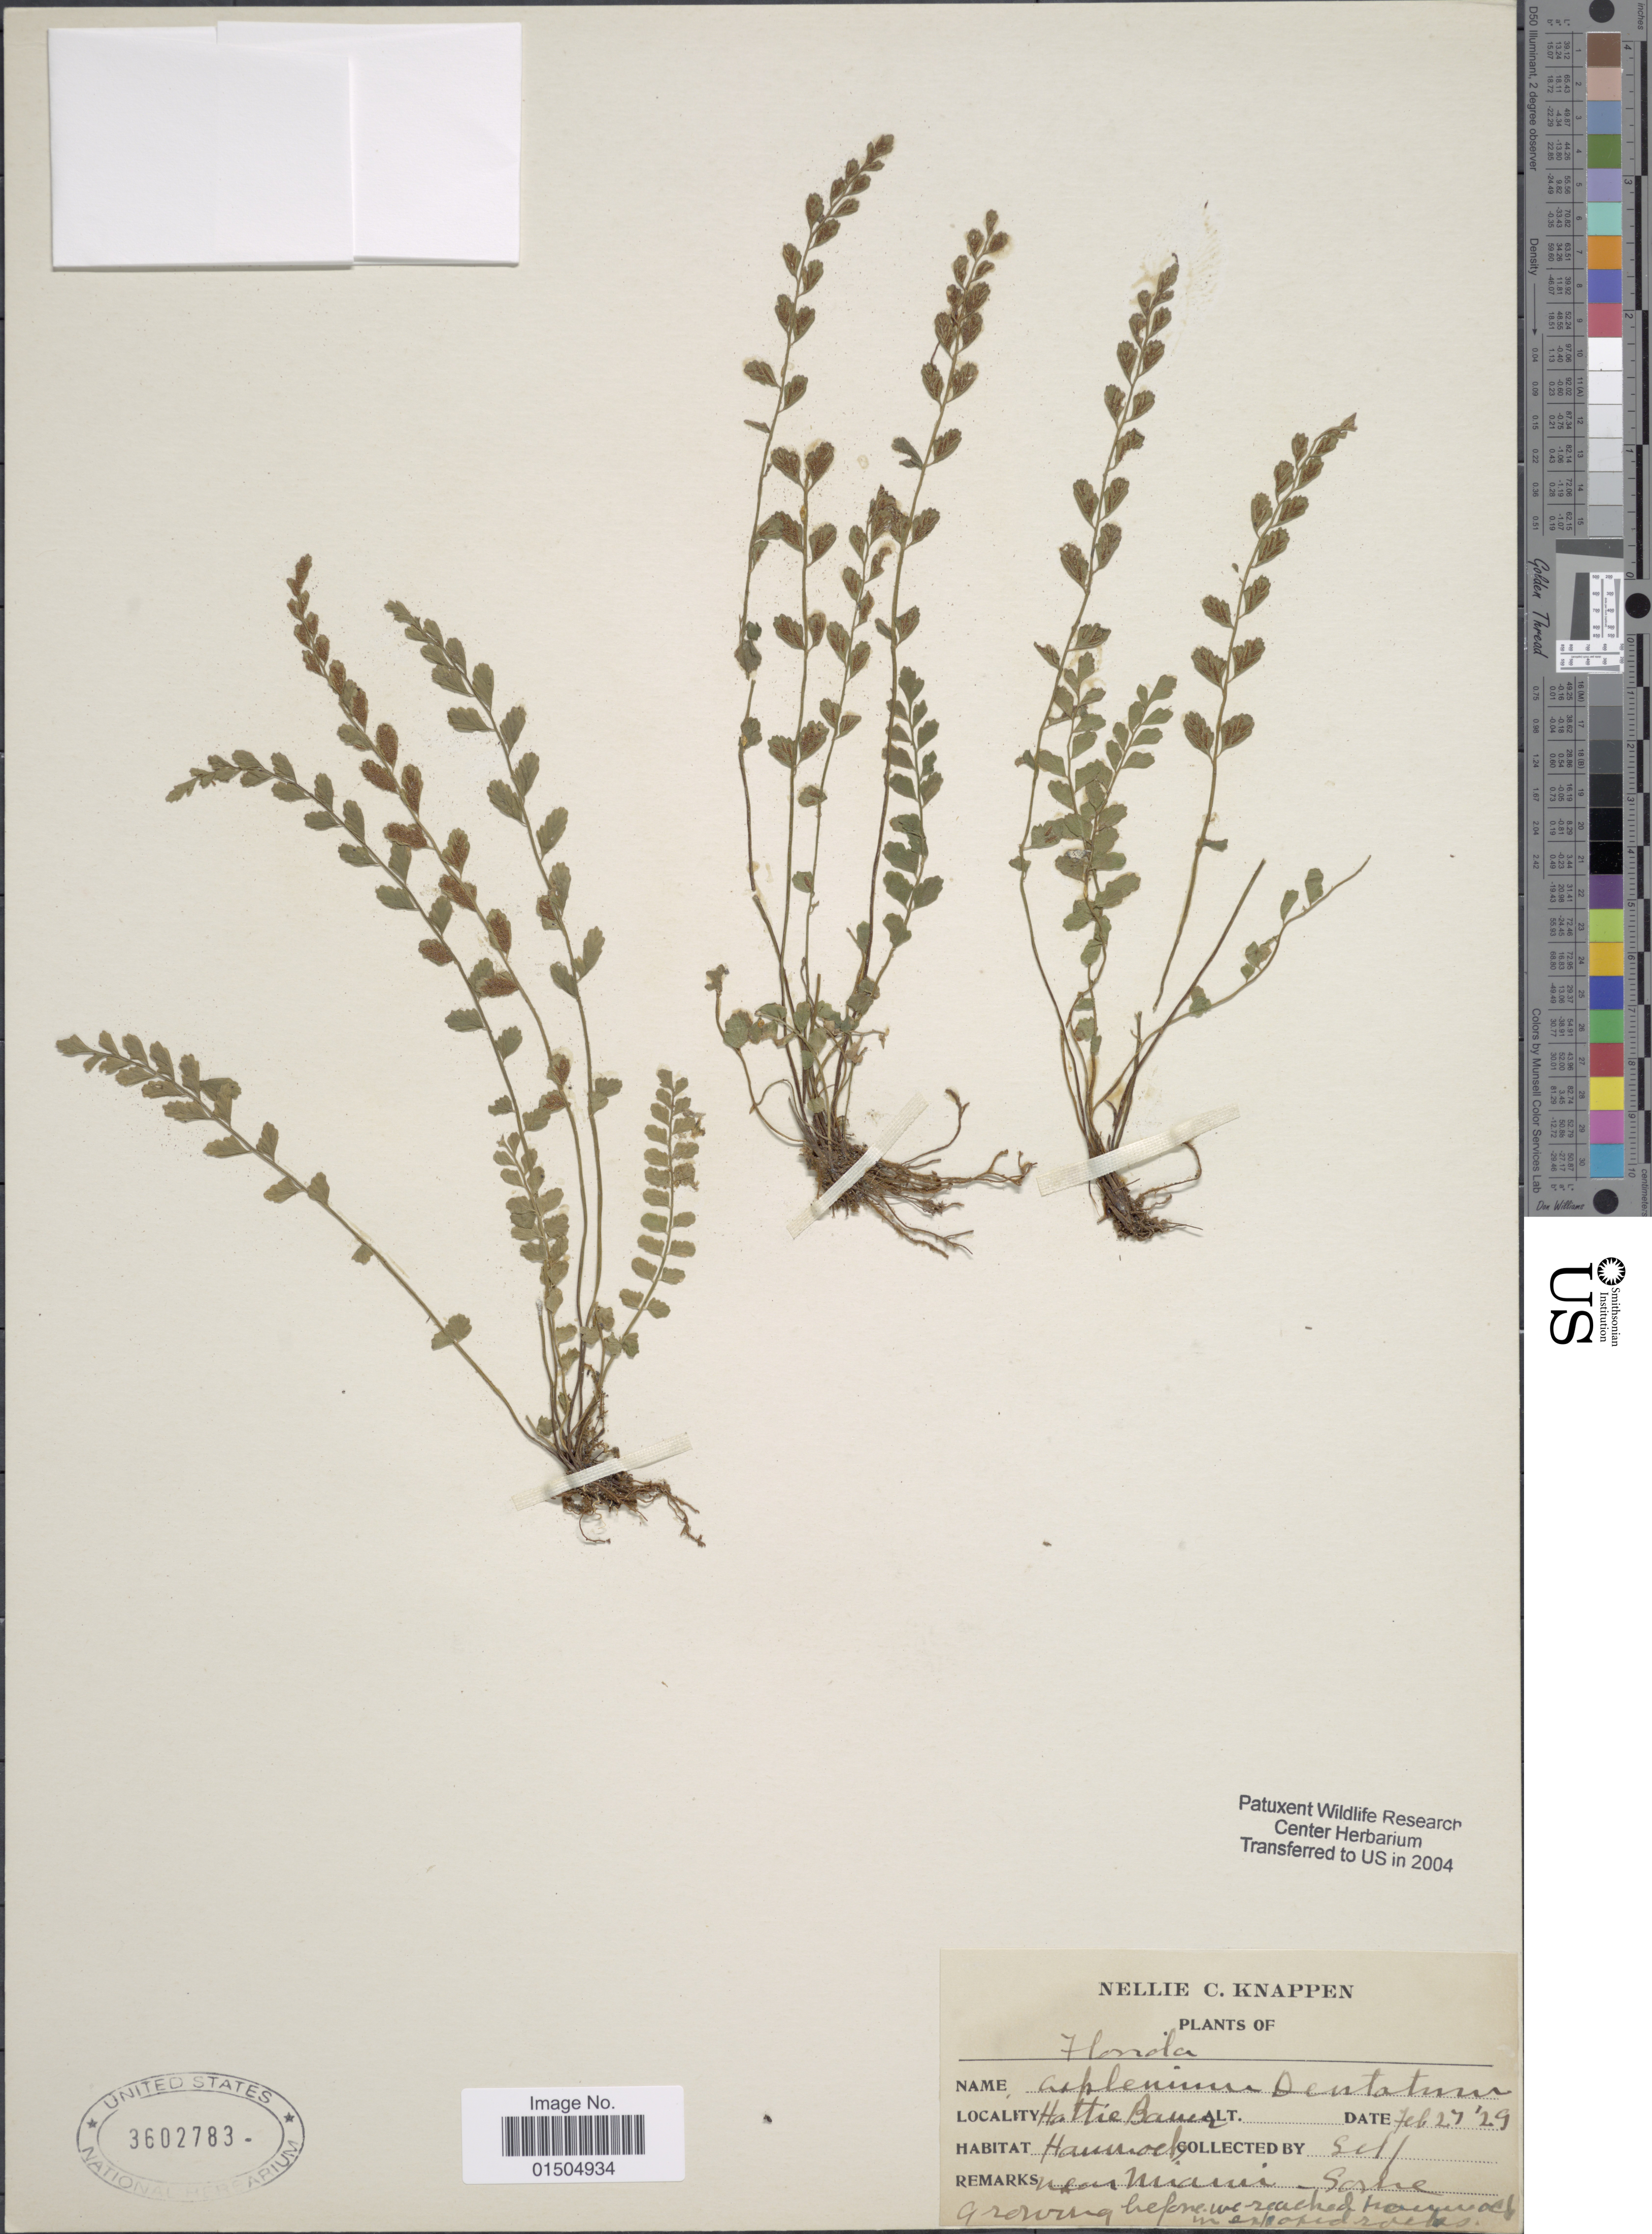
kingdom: Plantae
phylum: Tracheophyta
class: Polypodiopsida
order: Polypodiales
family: Aspleniaceae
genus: Asplenium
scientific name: Asplenium trichomanes-dentatum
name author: L.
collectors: N. Knappen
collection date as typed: Transcribed d/m/y: 27/2/29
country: United States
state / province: Florida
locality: Hattie Banes, Hammock.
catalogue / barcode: US 3602783